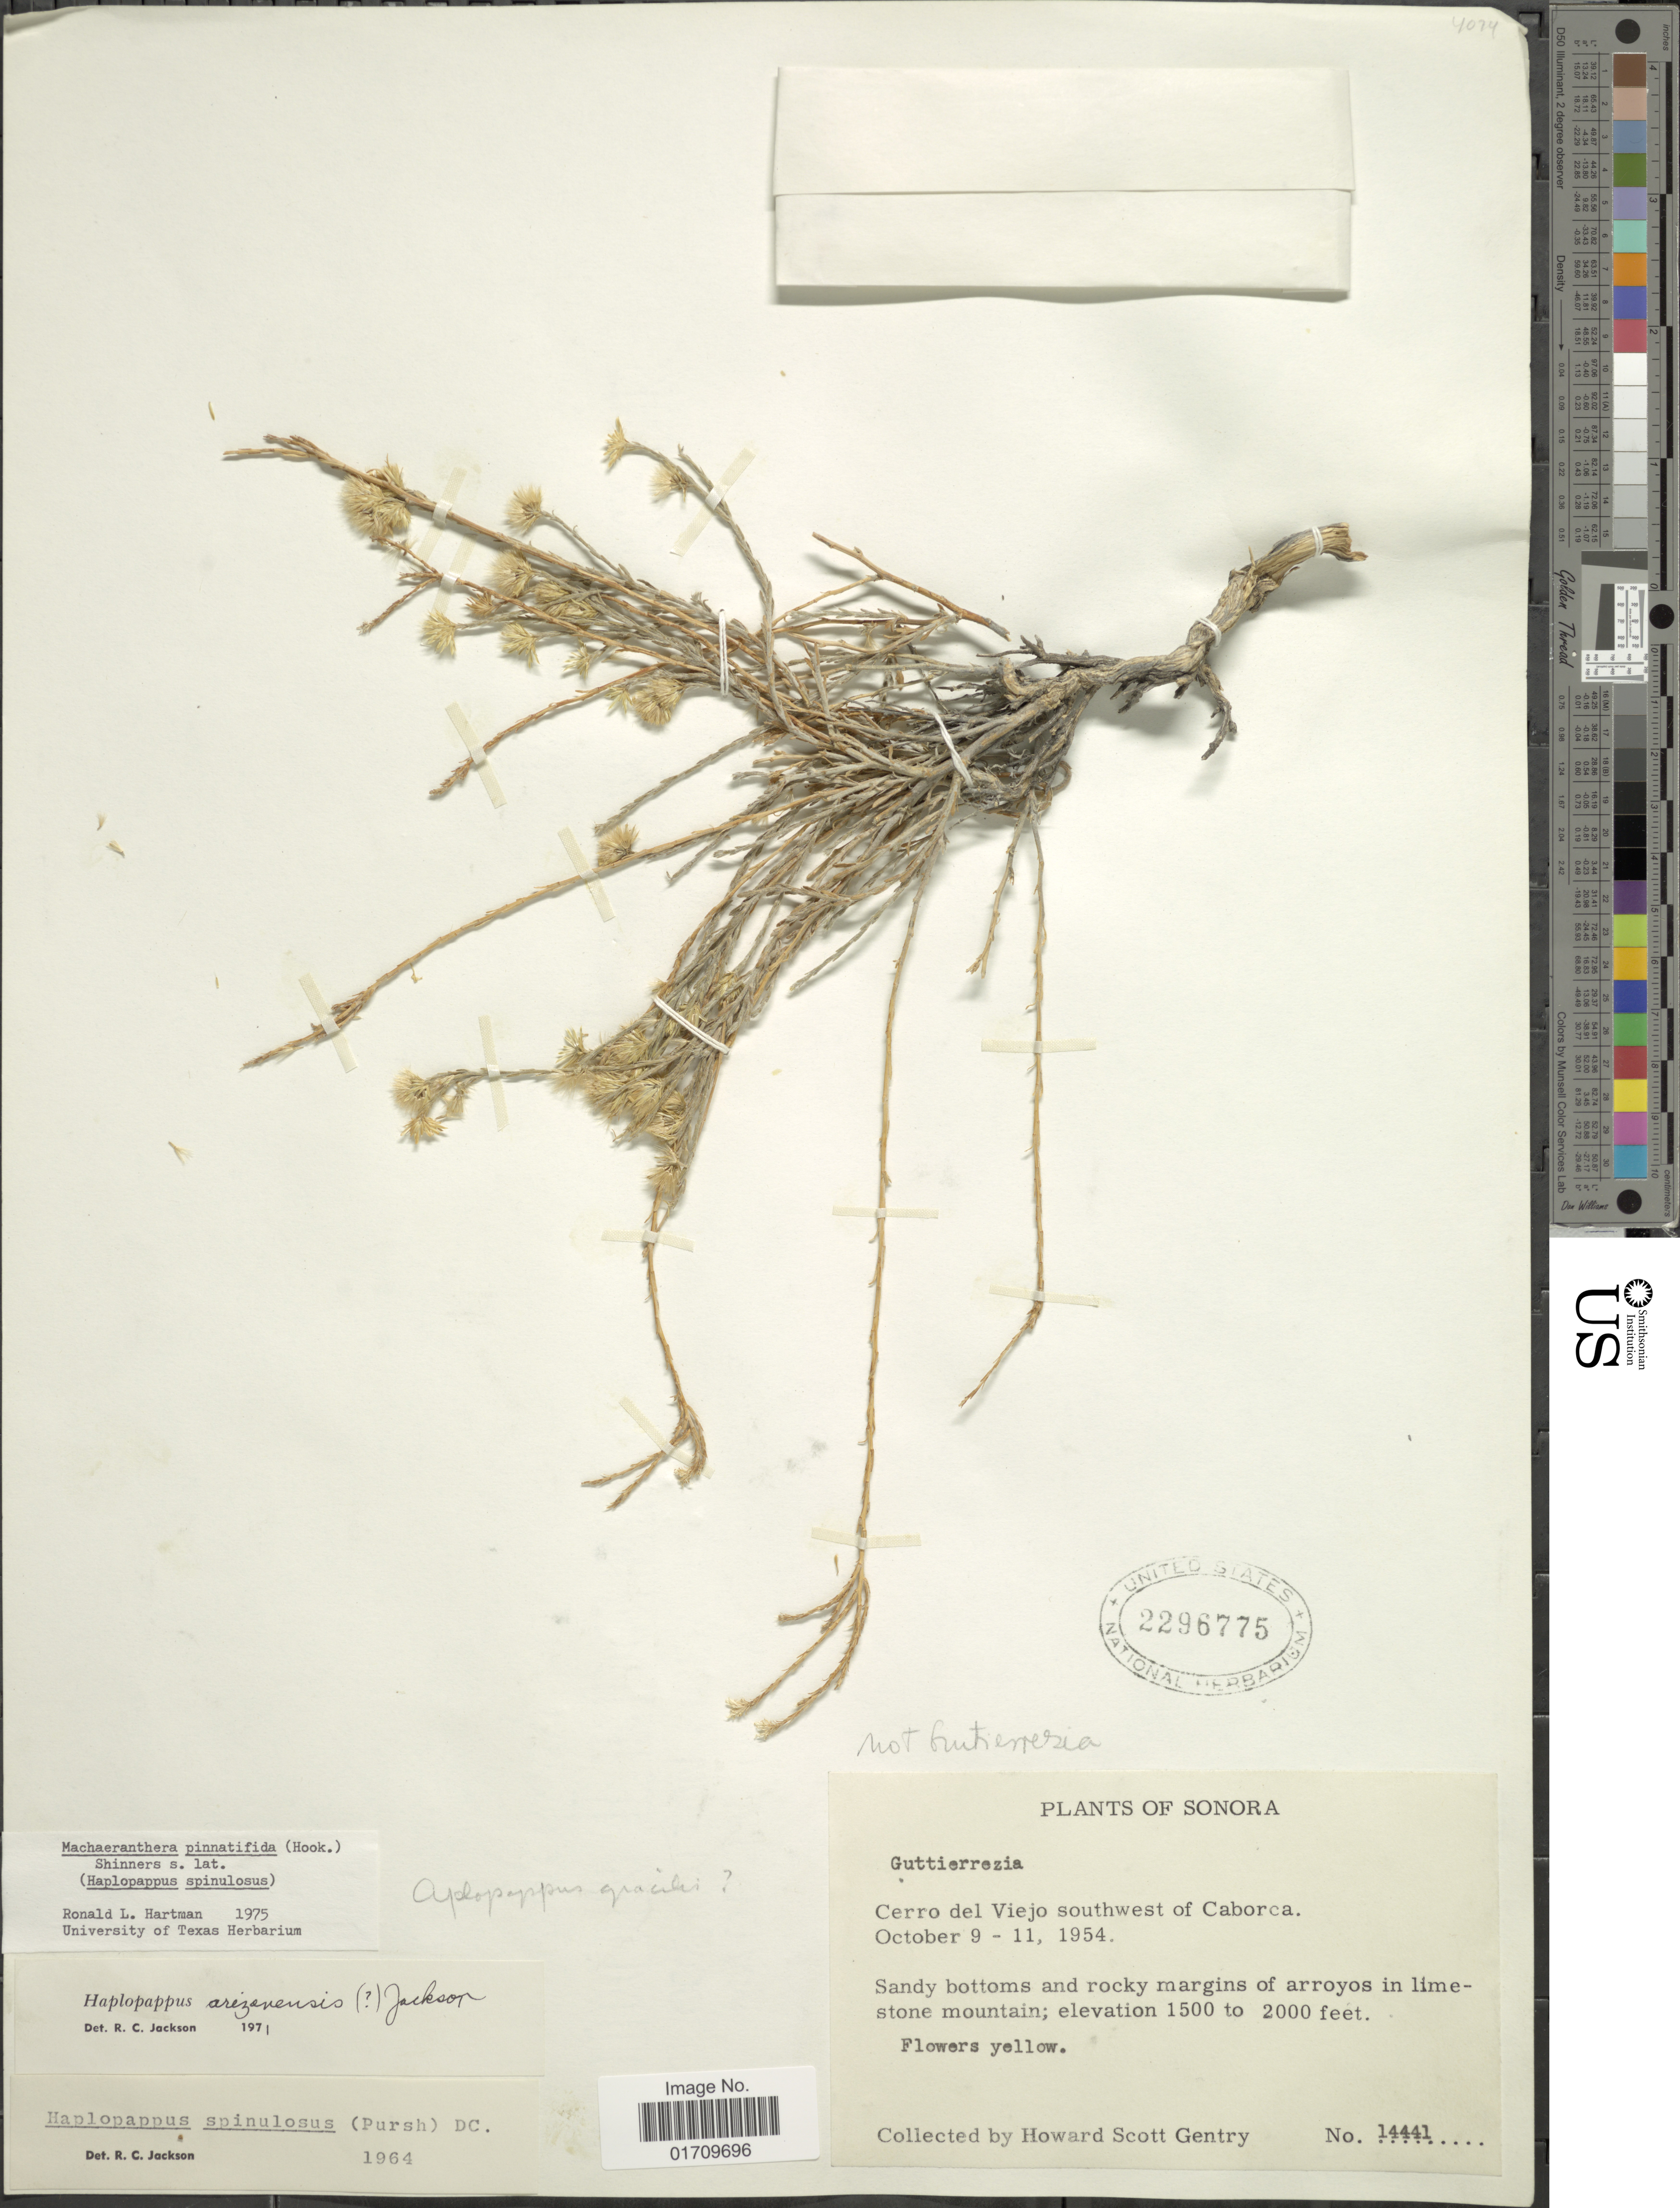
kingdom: Plantae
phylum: Tracheophyta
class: Magnoliopsida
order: Asterales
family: Asteraceae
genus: Machaeranthera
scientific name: Machaeranthera pinnatifida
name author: (Hook.) Shinners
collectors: H. S. Gentry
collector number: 14441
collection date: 1954-10-09/1954-10-11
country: Mexico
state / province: Sonora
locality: Cerro del Viejo southwest of Caborca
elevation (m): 457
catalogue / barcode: US 2296775